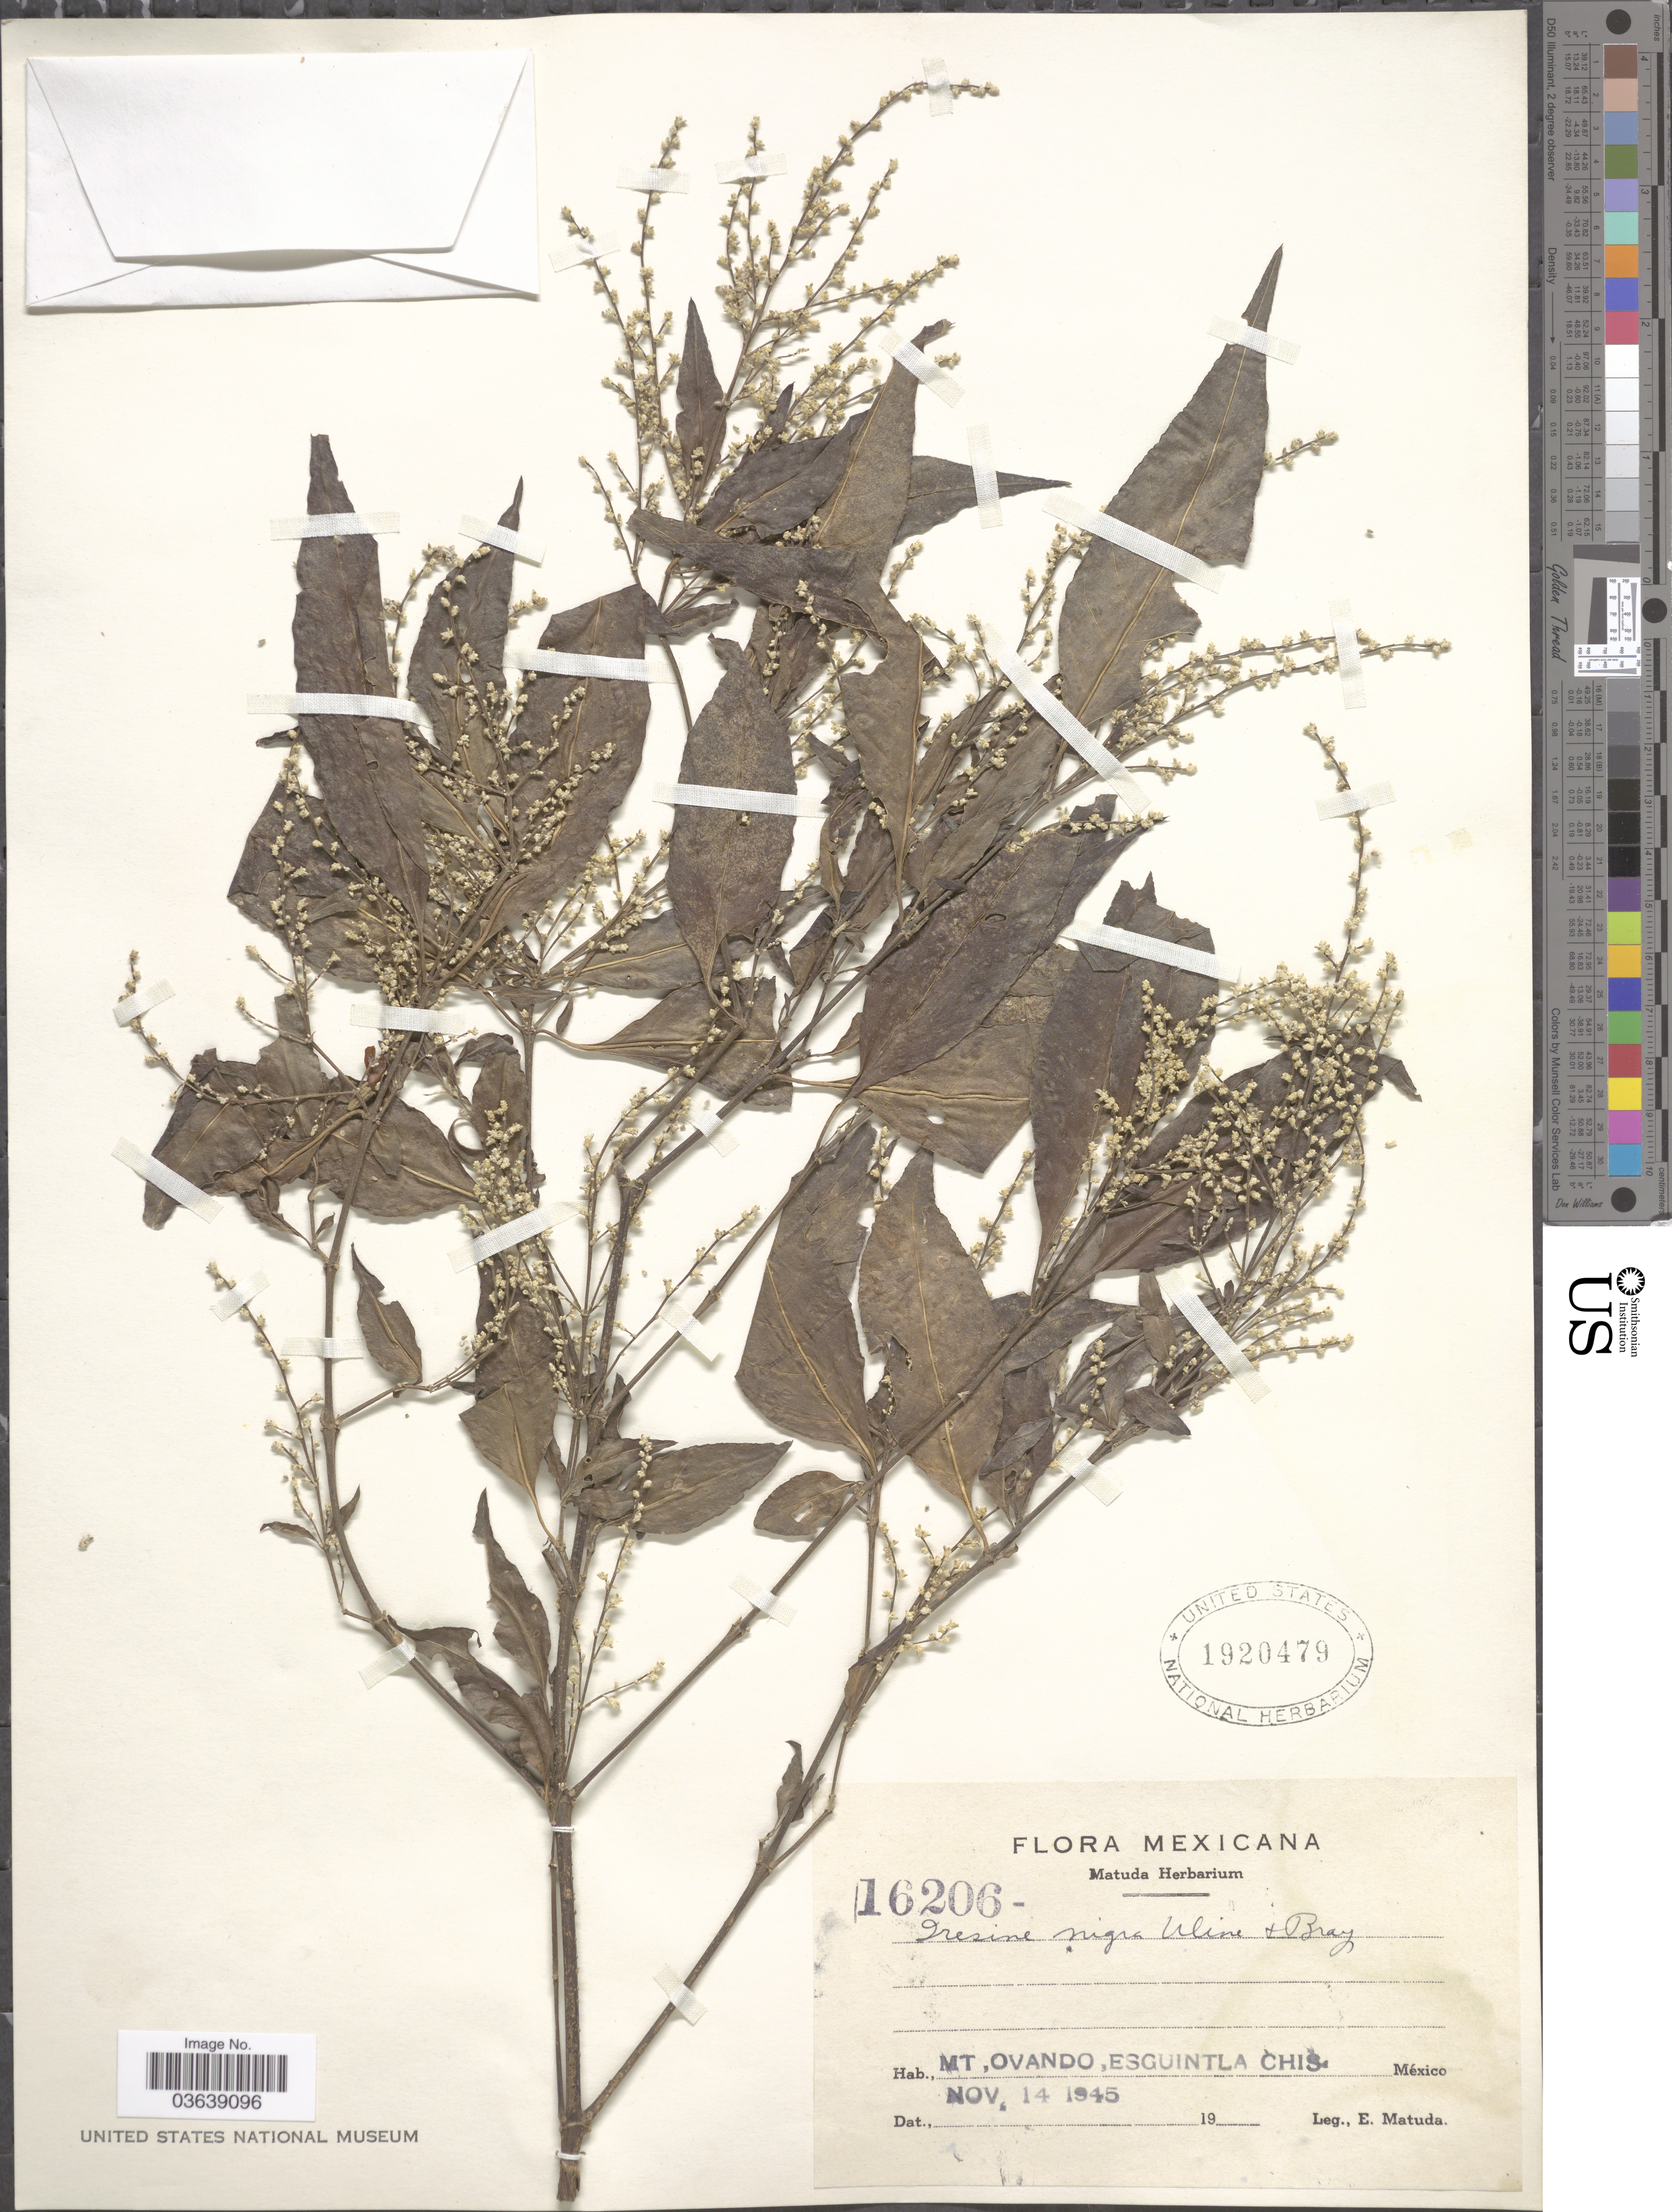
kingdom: Plantae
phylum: Tracheophyta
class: Magnoliopsida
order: Caryophyllales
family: Amaranthaceae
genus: Iresine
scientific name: Iresine nigra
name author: Uline & W.L. Bray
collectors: E. Matuda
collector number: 16206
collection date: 1945-11-14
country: Mexico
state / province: Chiapas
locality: Mt. Ovando, Esguintla.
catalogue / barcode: US 1920479